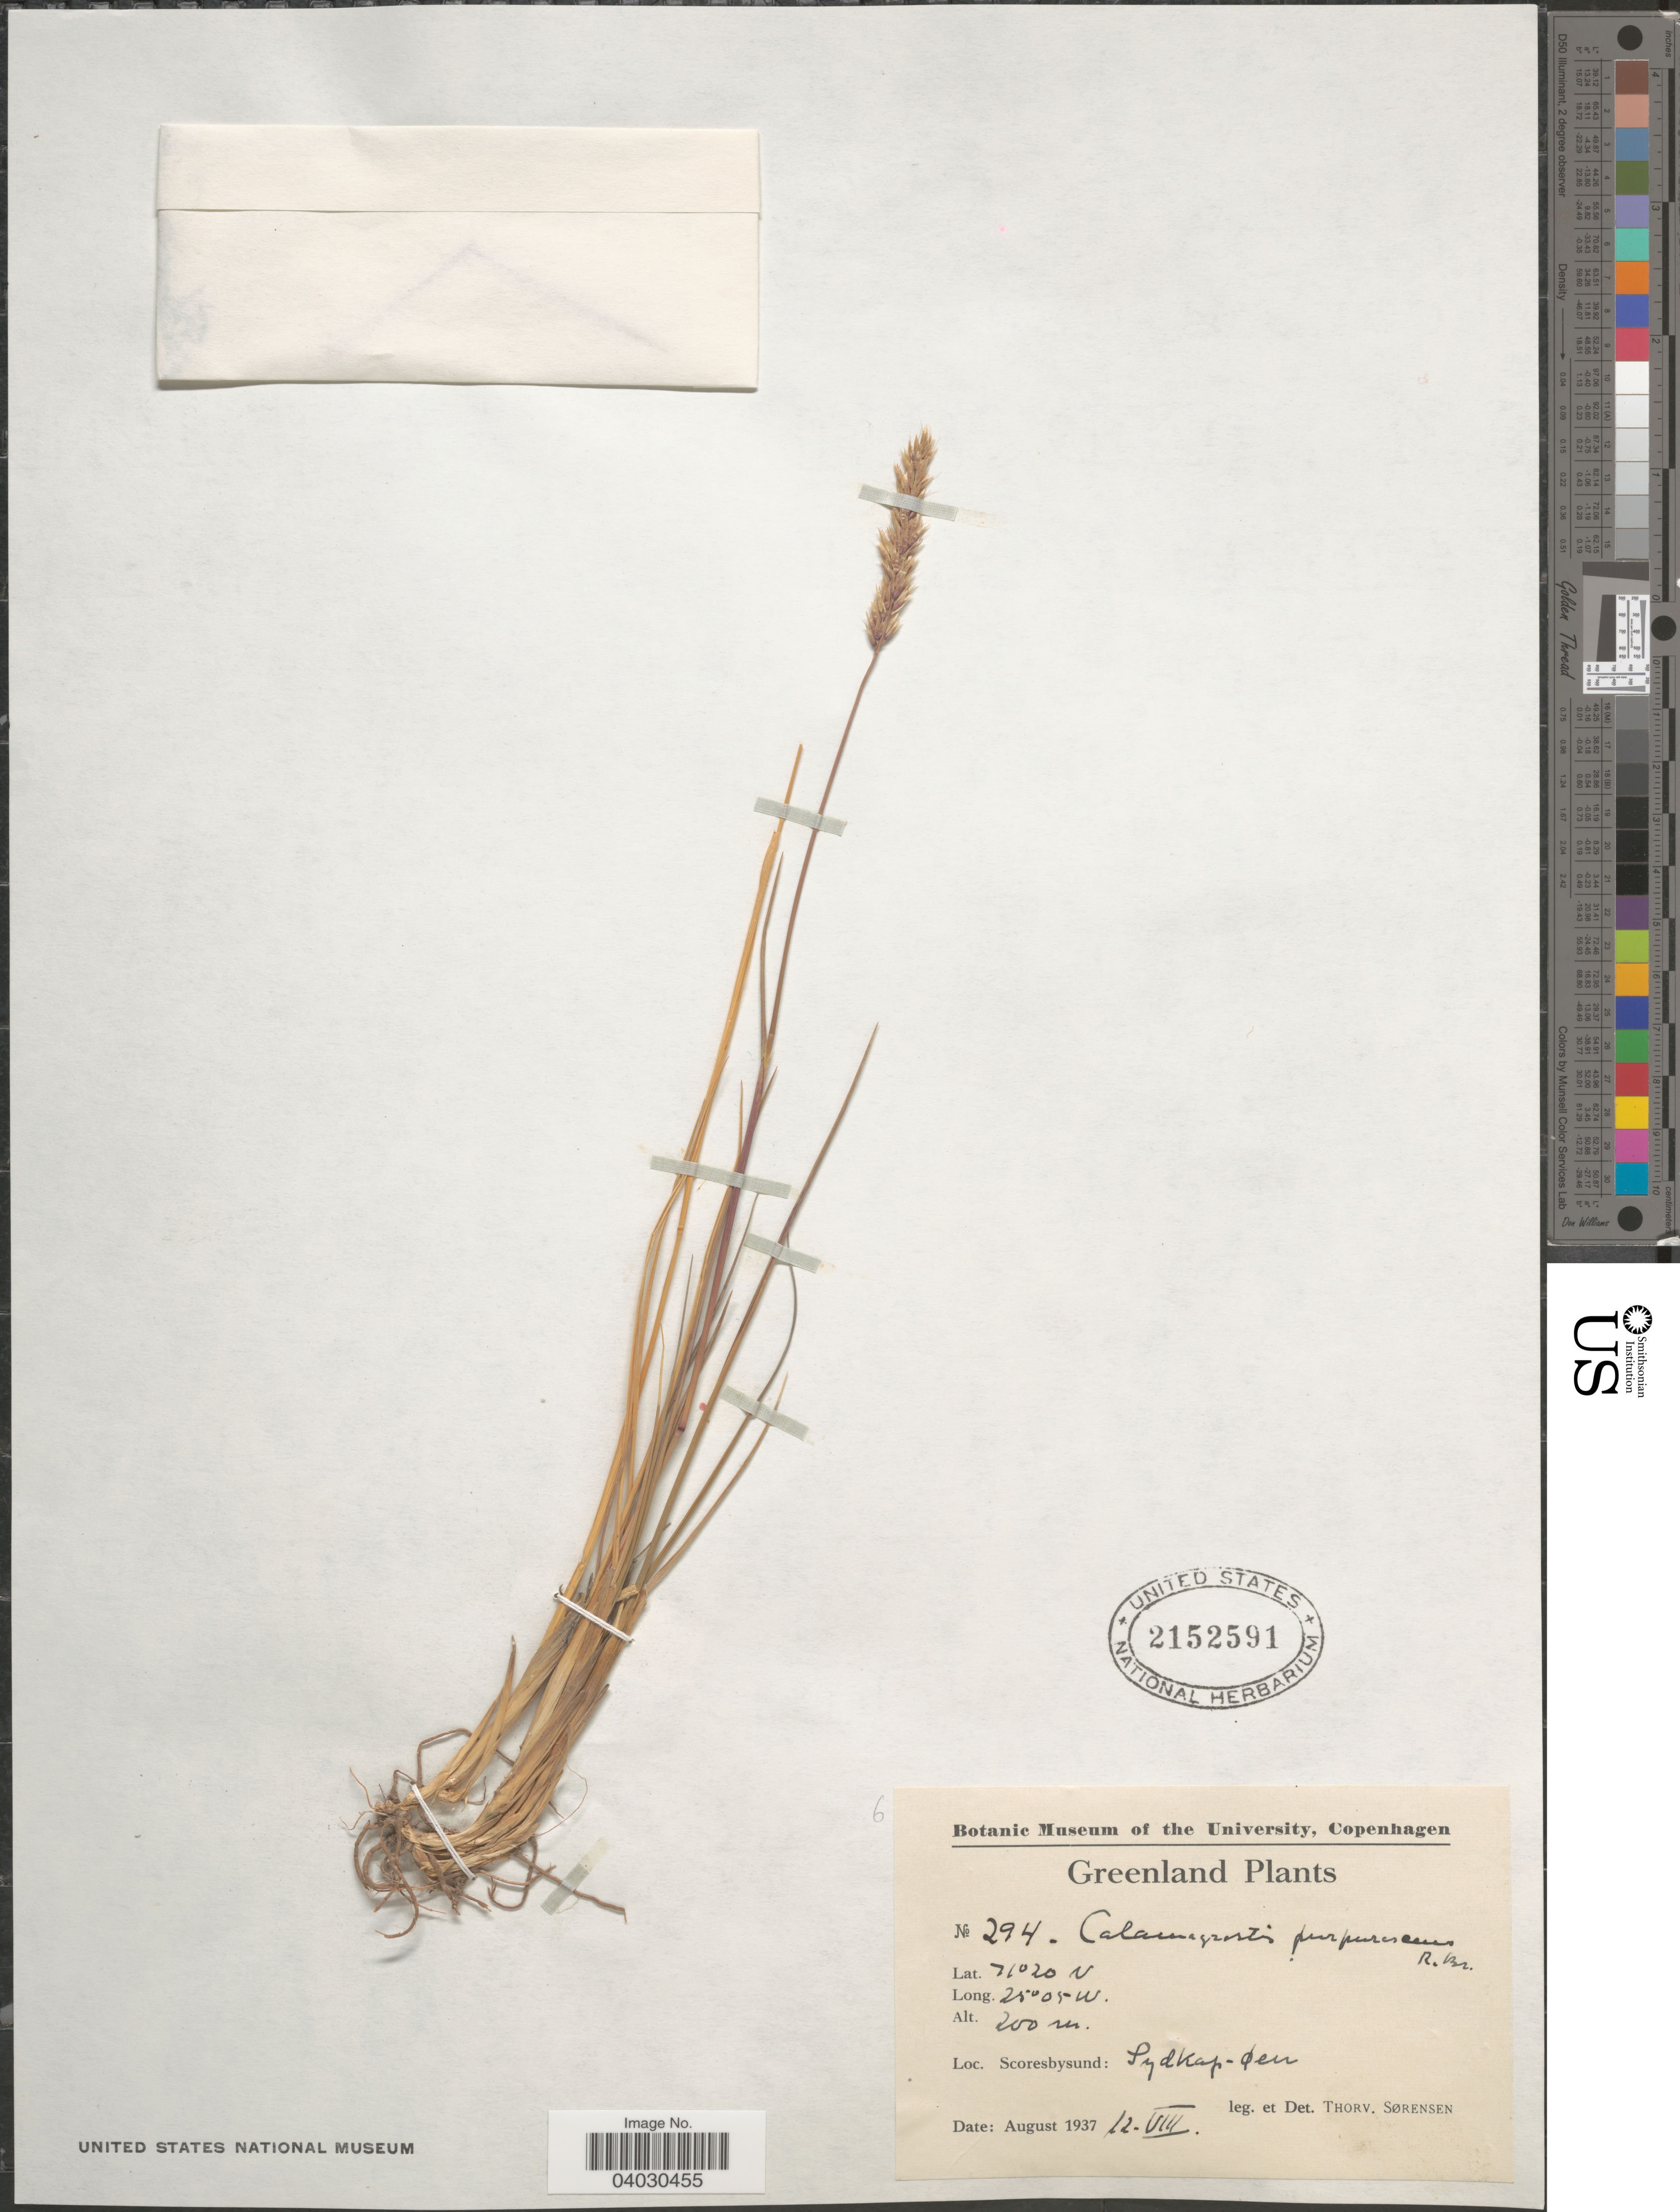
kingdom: Plantae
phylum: Tracheophyta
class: Liliopsida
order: Poales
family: Poaceae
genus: Calamagrostis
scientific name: Calamagrostis purpurascens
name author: R. Br.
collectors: T. Sorensen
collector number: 294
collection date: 1937-08-12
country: Greenland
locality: Scoresbysund: Sydkap-Øen.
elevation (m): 200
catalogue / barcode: US 2152591